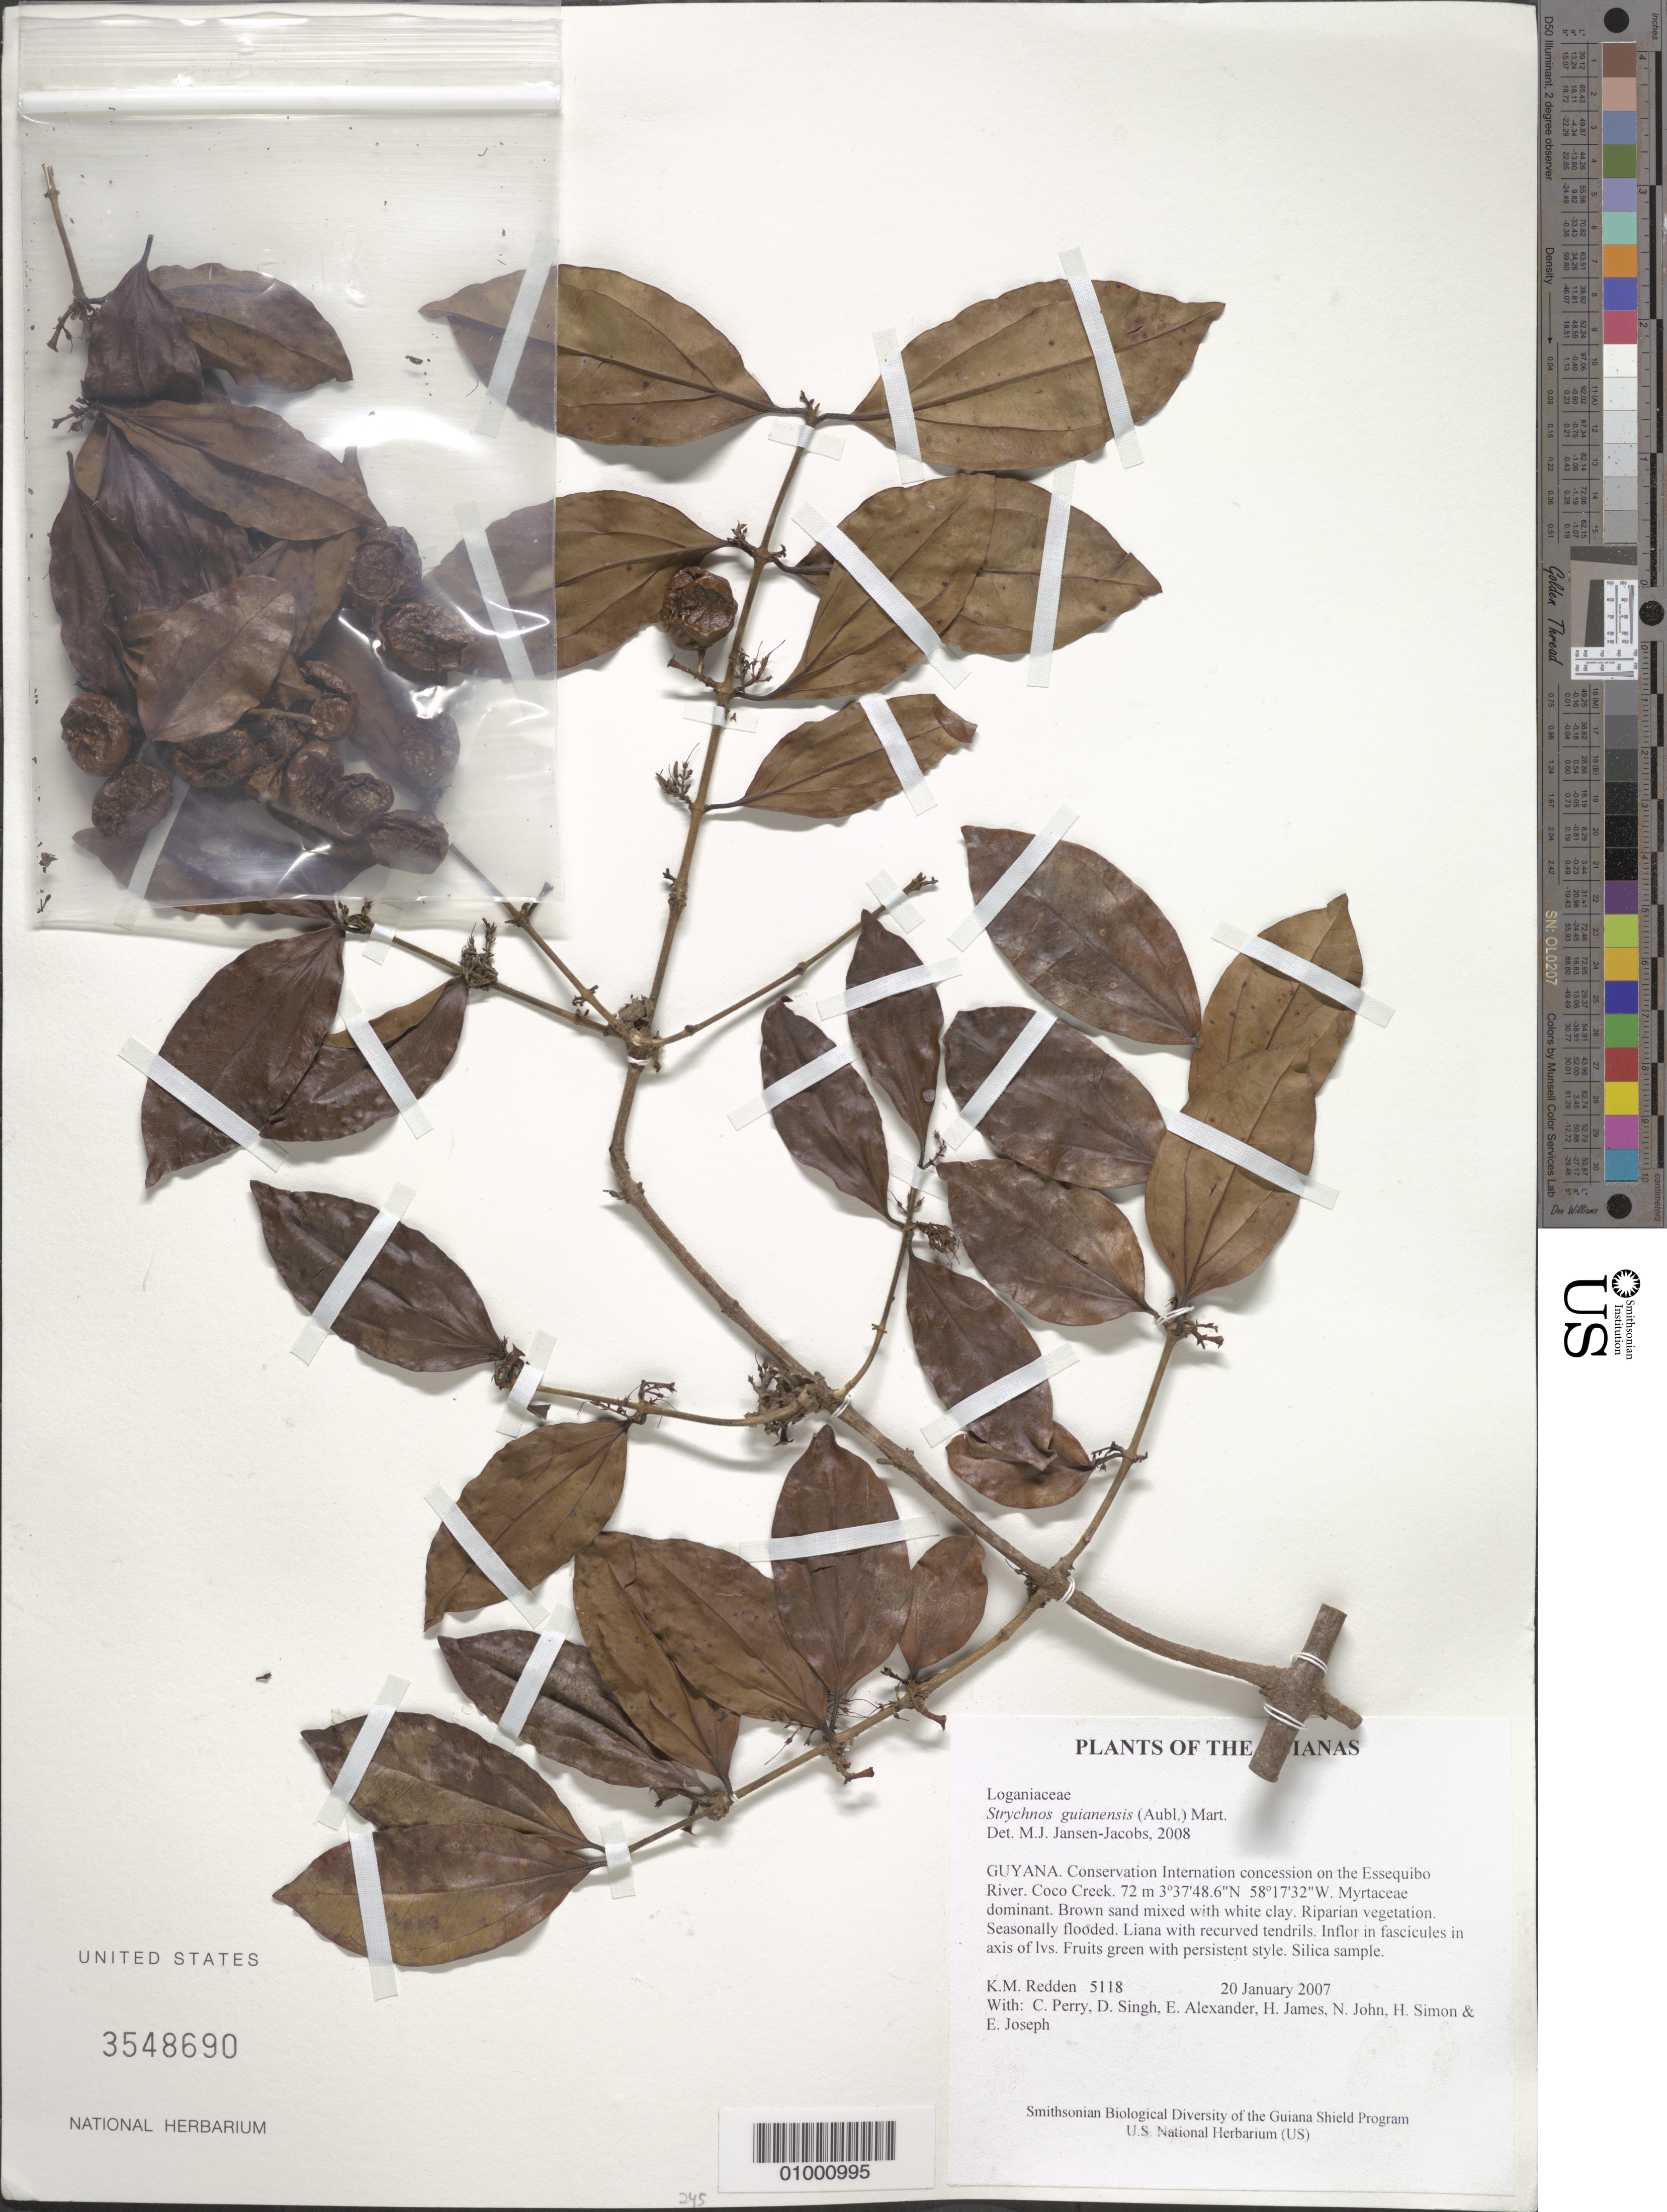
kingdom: Plantae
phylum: Tracheophyta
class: Magnoliopsida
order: Gentianales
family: Loganiaceae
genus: Strychnos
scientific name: Strychnos guianensis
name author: (Aubl.) Mart.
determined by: Jansen-Jacobs, M. J., (U), Nationaal Herbarium Nederland, Utrecht University branch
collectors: K. M. Redden, C. Perry, D. Singh, E. Alexander, H. James, N. John, H. Simon & E. Joseph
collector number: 5118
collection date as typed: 20 January 2007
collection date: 2007-01-20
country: Guyana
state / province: U. Takutu-U. Essequibo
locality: Conservation International concession on the Essequibo River. Coco Creek.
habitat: Myrtaceae dominant. Brown sand mixed with white clay. Riparian vegetation. Seasonally flooded.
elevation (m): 72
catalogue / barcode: US 3548690